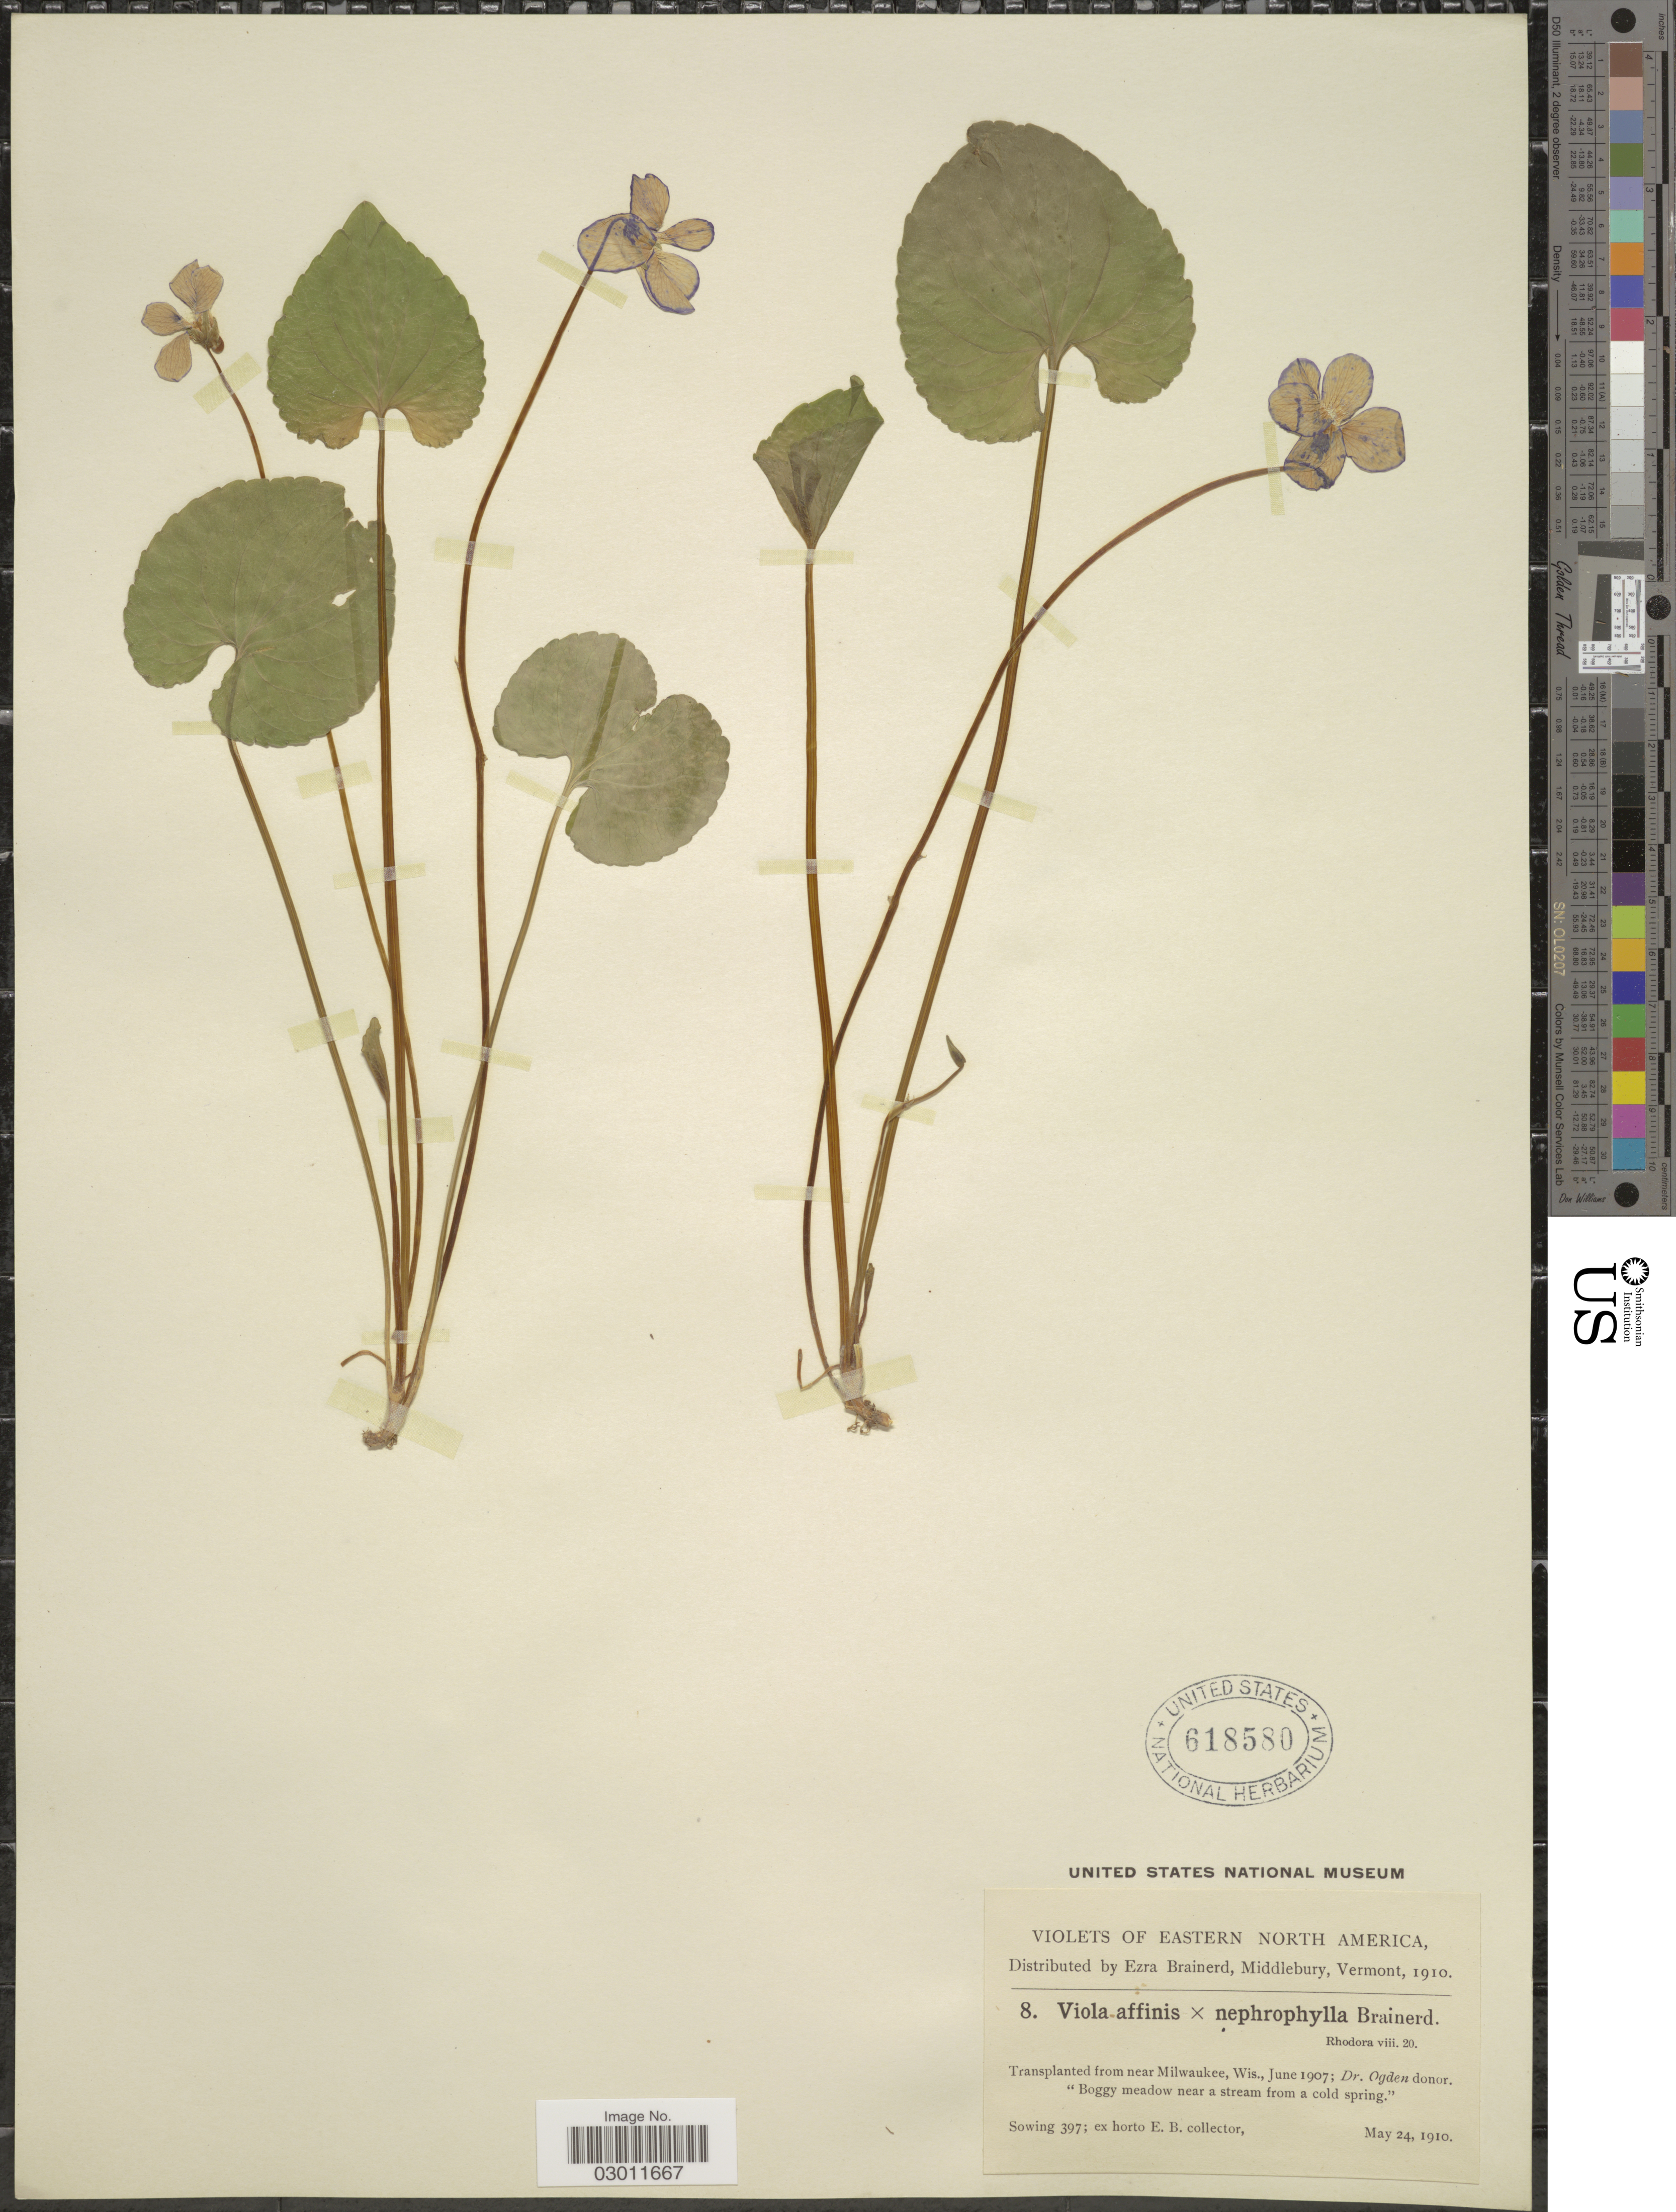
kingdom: Plantae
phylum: Tracheophyta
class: Magnoliopsida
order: Malpighiales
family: Violaceae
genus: Viola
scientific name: Viola affinis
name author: LeConte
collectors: ex herb. Ezra Brainerd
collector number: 8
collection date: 1910-05-24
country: United States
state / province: Wisconsin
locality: Eastern North America. Transplanted from near Milwaukee, Wis.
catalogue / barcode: US 618580